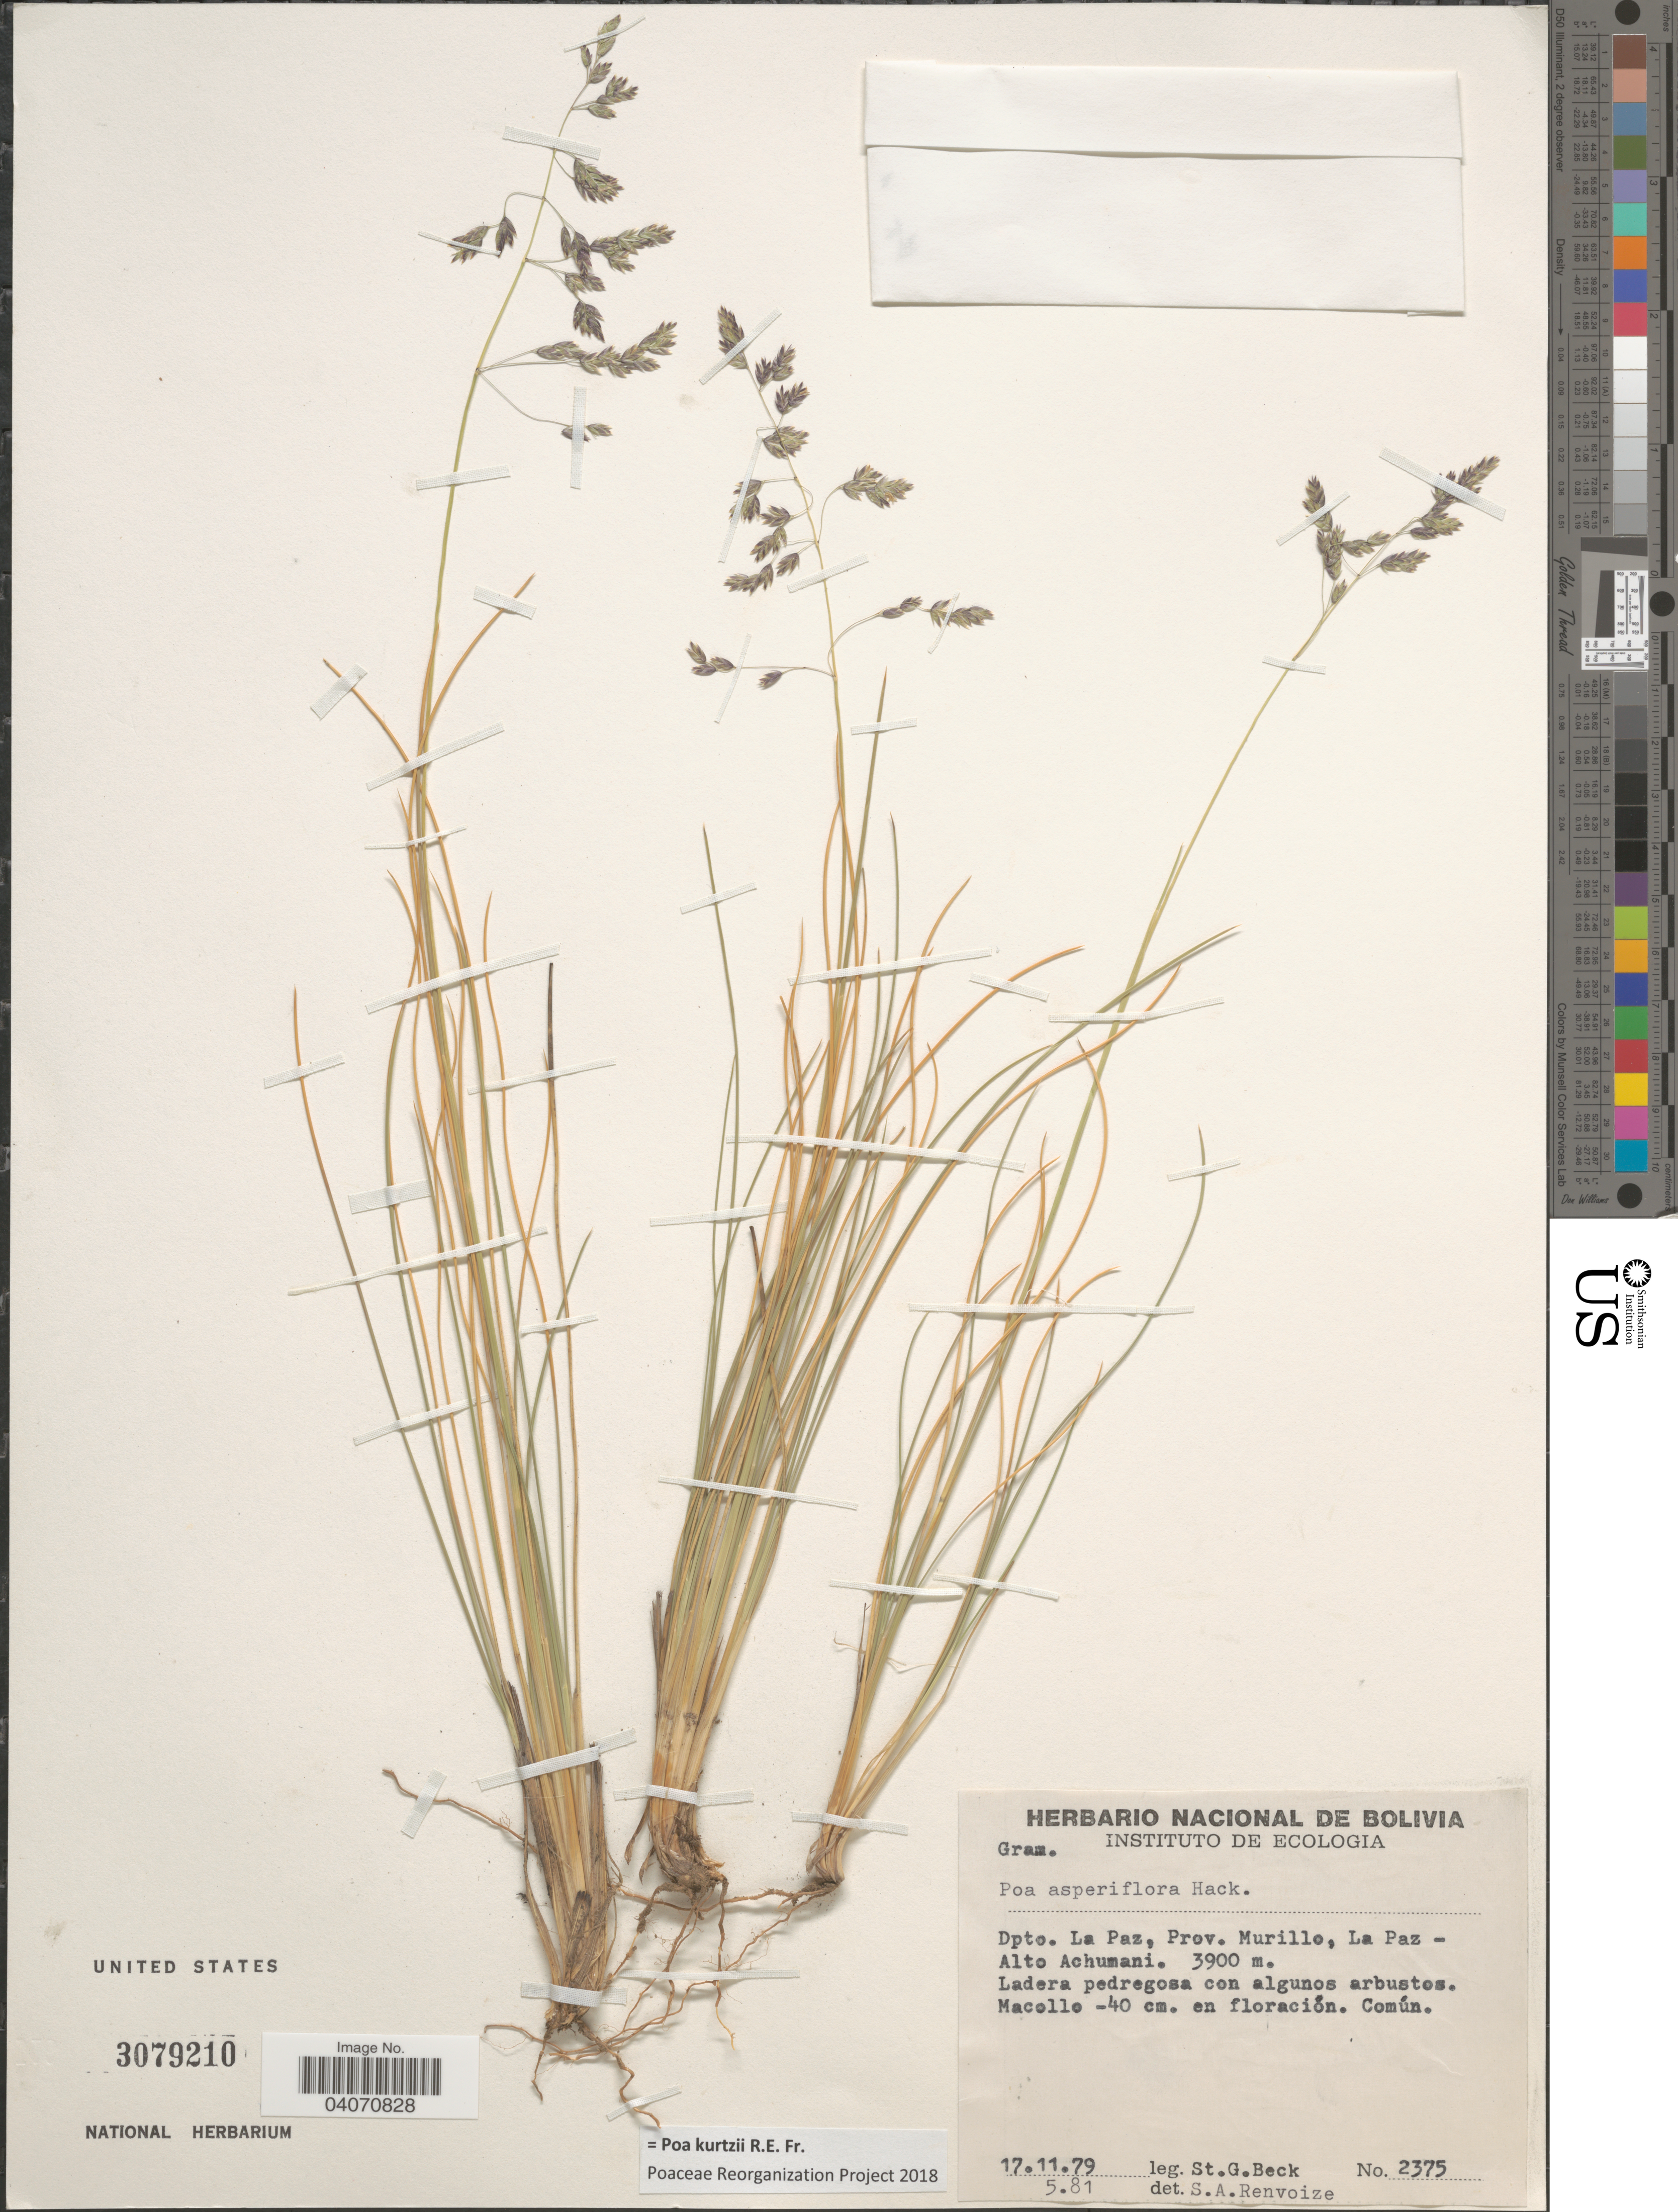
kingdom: Plantae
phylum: Tracheophyta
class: Liliopsida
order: Poales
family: Poaceae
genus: Poa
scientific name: Poa kurtzii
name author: R.E. Fr.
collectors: S. G. Beck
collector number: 2375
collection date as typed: Transcribed d/m/y: 17/11/79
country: Bolivia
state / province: La Paz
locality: Depto. La Paz, Prov. Murillo, La Paz - Alto Achumani.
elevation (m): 3900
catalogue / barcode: US 3079210